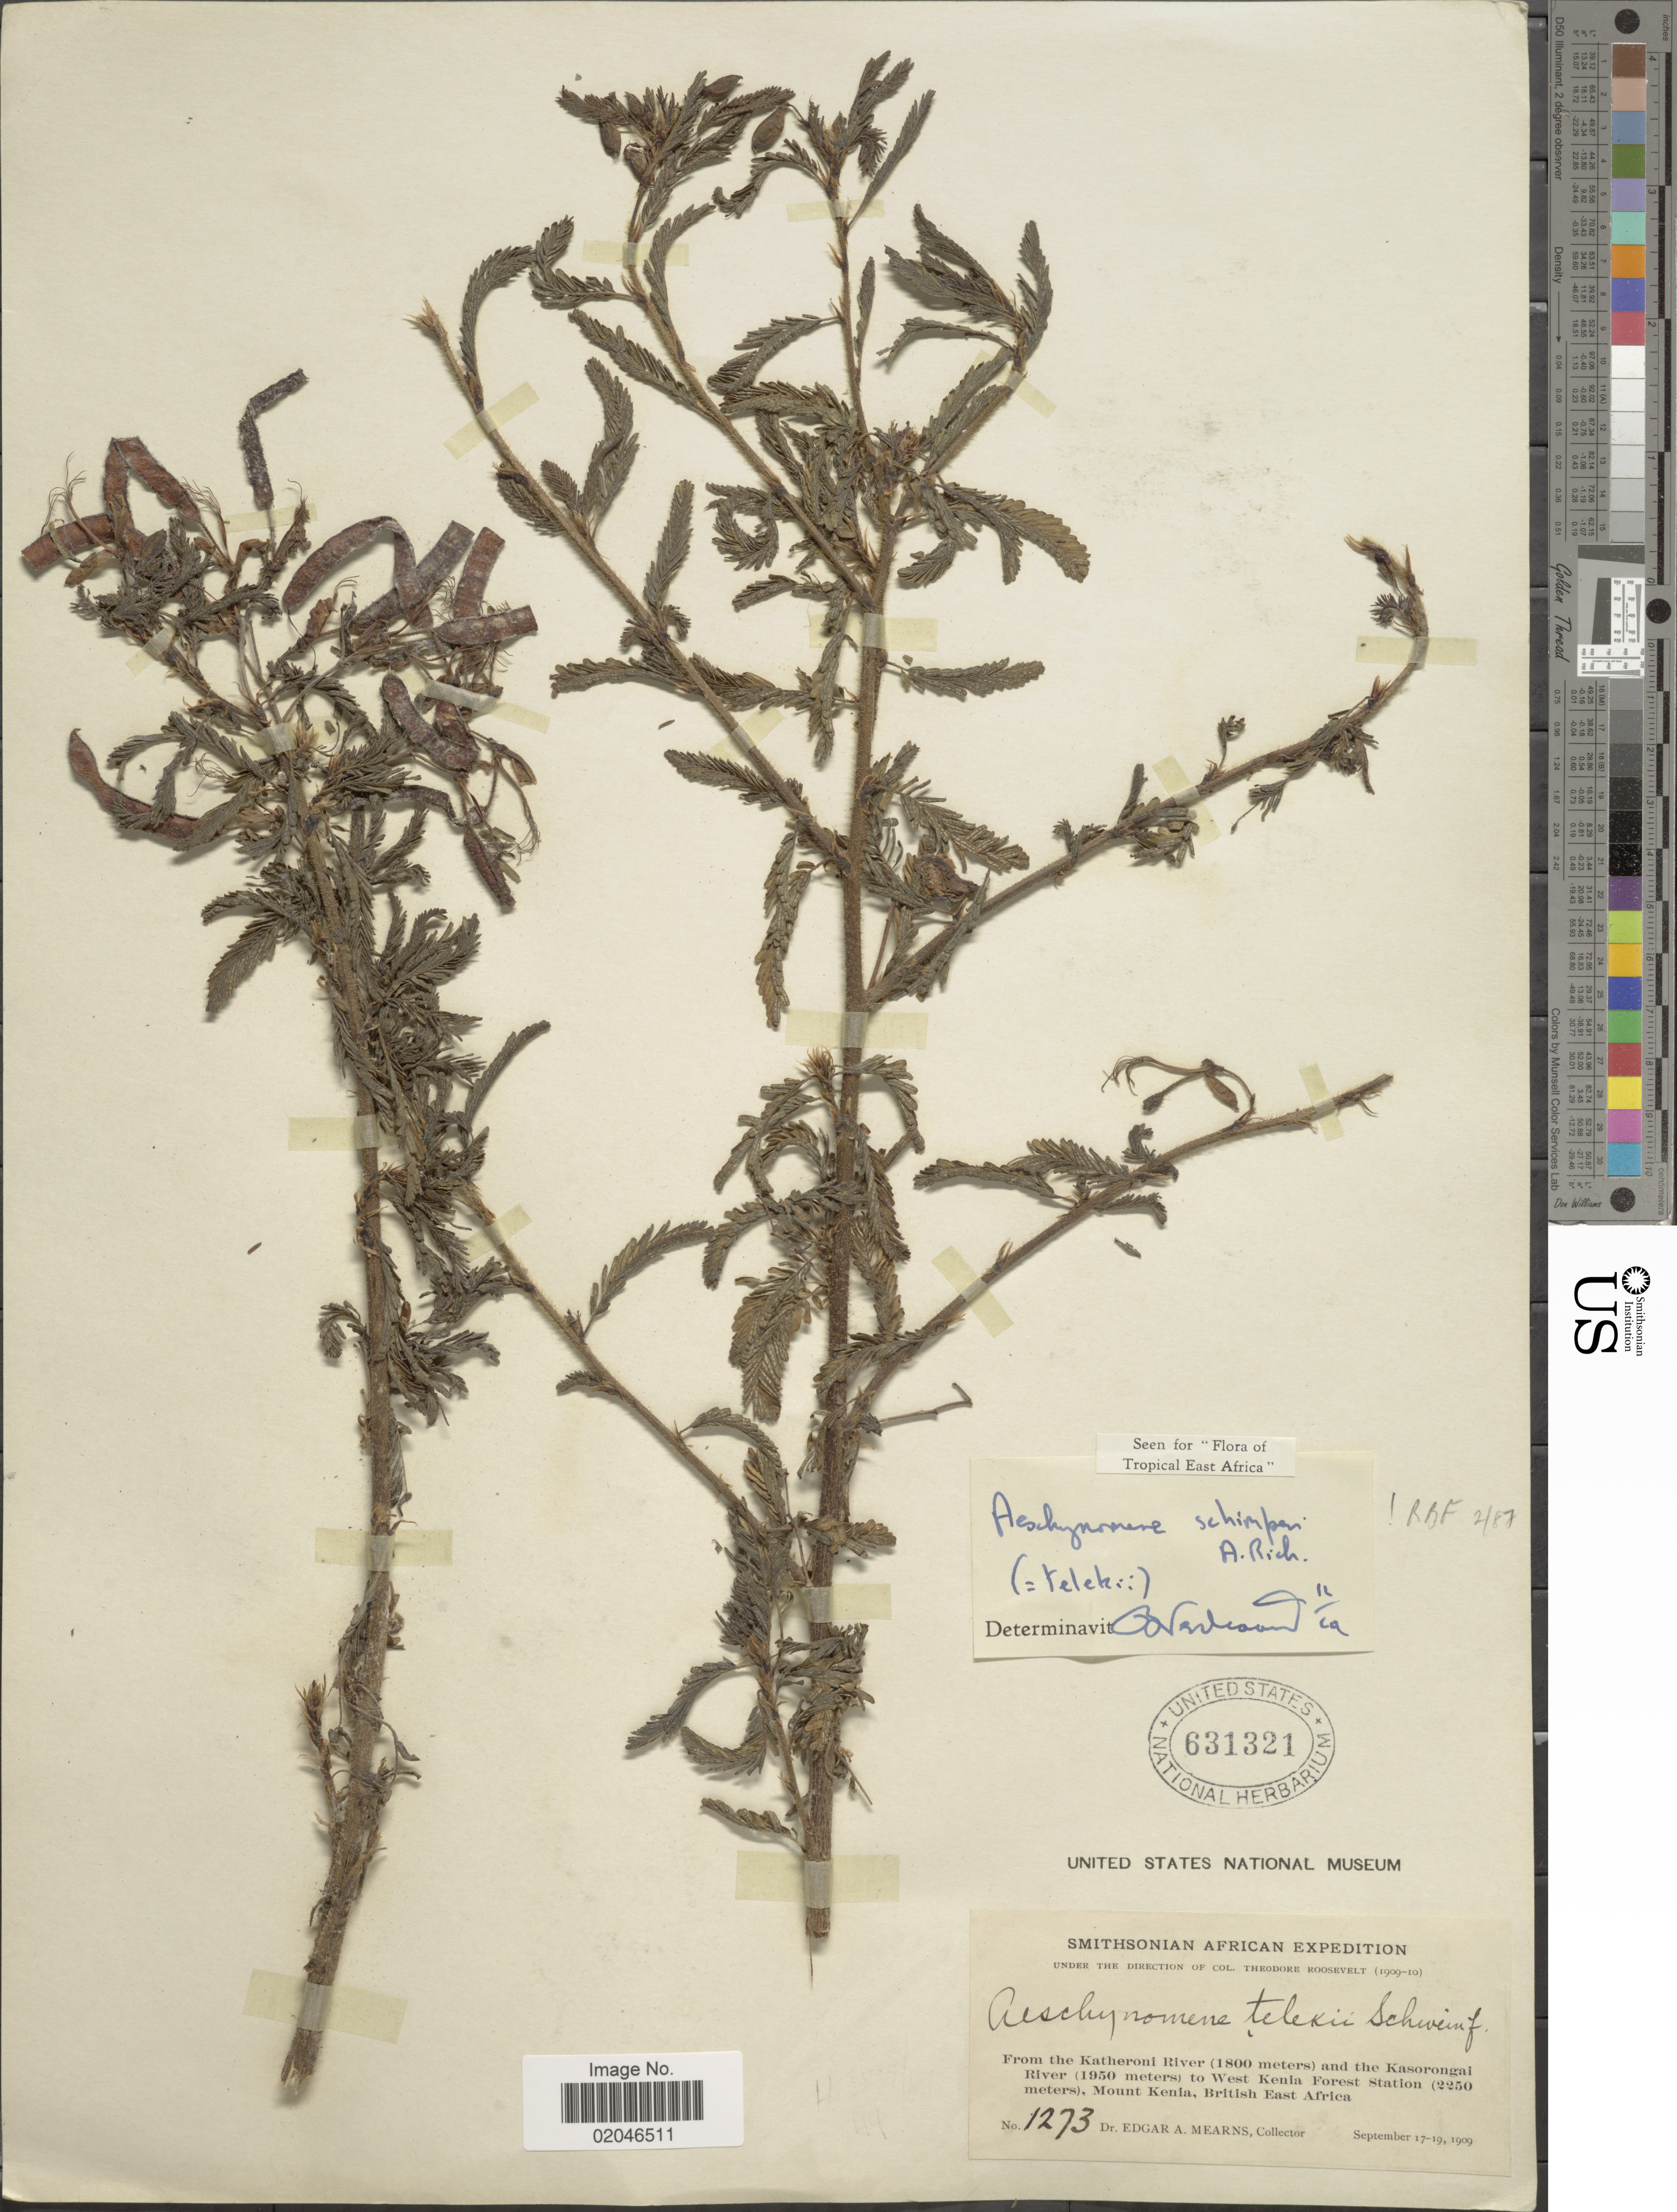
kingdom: Plantae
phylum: Tracheophyta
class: Magnoliopsida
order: Fabales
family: Fabaceae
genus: Aeschynomene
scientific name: Aeschynomene schimperi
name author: Hochst. ex A. Rich.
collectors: E. A. Mearns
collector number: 1273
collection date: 1909-09-17/1909-09-19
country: Kenya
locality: From Katheroni River and the Kasorongai River to West Kenia Forest Station, Mount Kenia, British East Africa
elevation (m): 1800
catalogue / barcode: US 631321